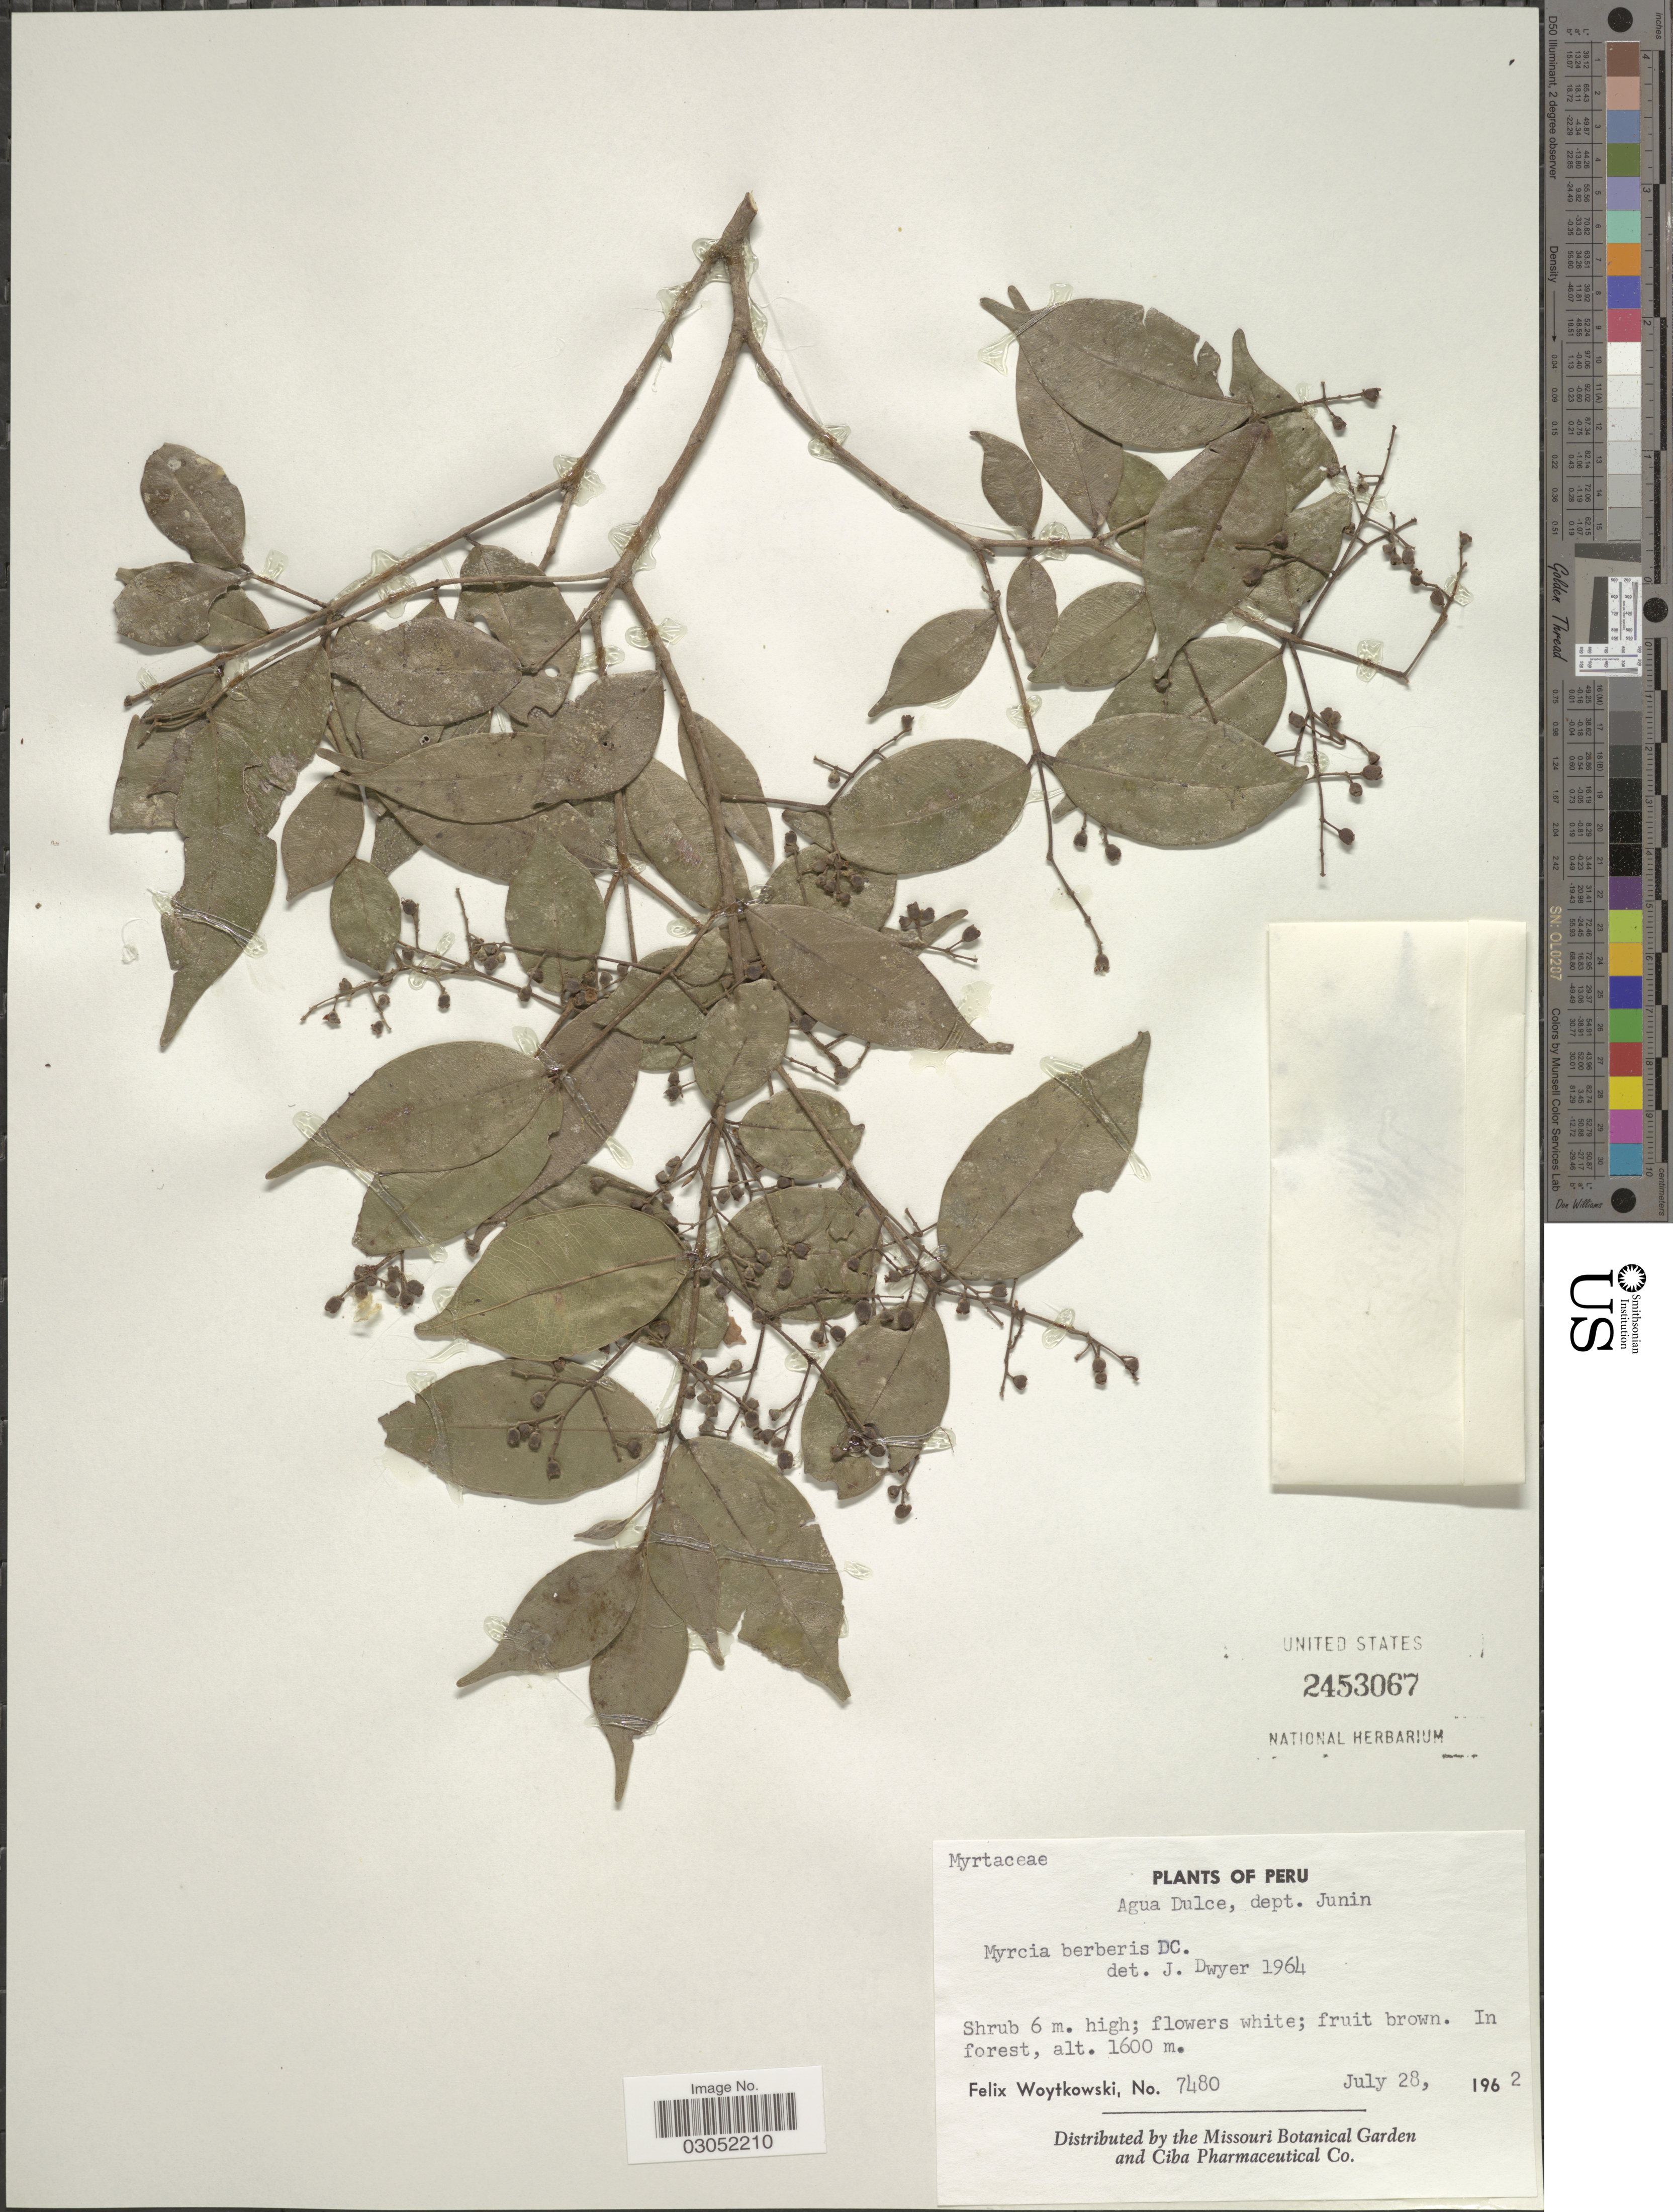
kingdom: Plantae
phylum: Tracheophyta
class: Magnoliopsida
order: Myrtales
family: Myrtaceae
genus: Myrcia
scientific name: Myrcia fallax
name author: (Rich.) DC.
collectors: F. Woytkowski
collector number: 7480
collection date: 1962-07-28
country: Peru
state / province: Junín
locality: Agua Dulce, dept. Junin.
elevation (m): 1600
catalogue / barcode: US 2453067